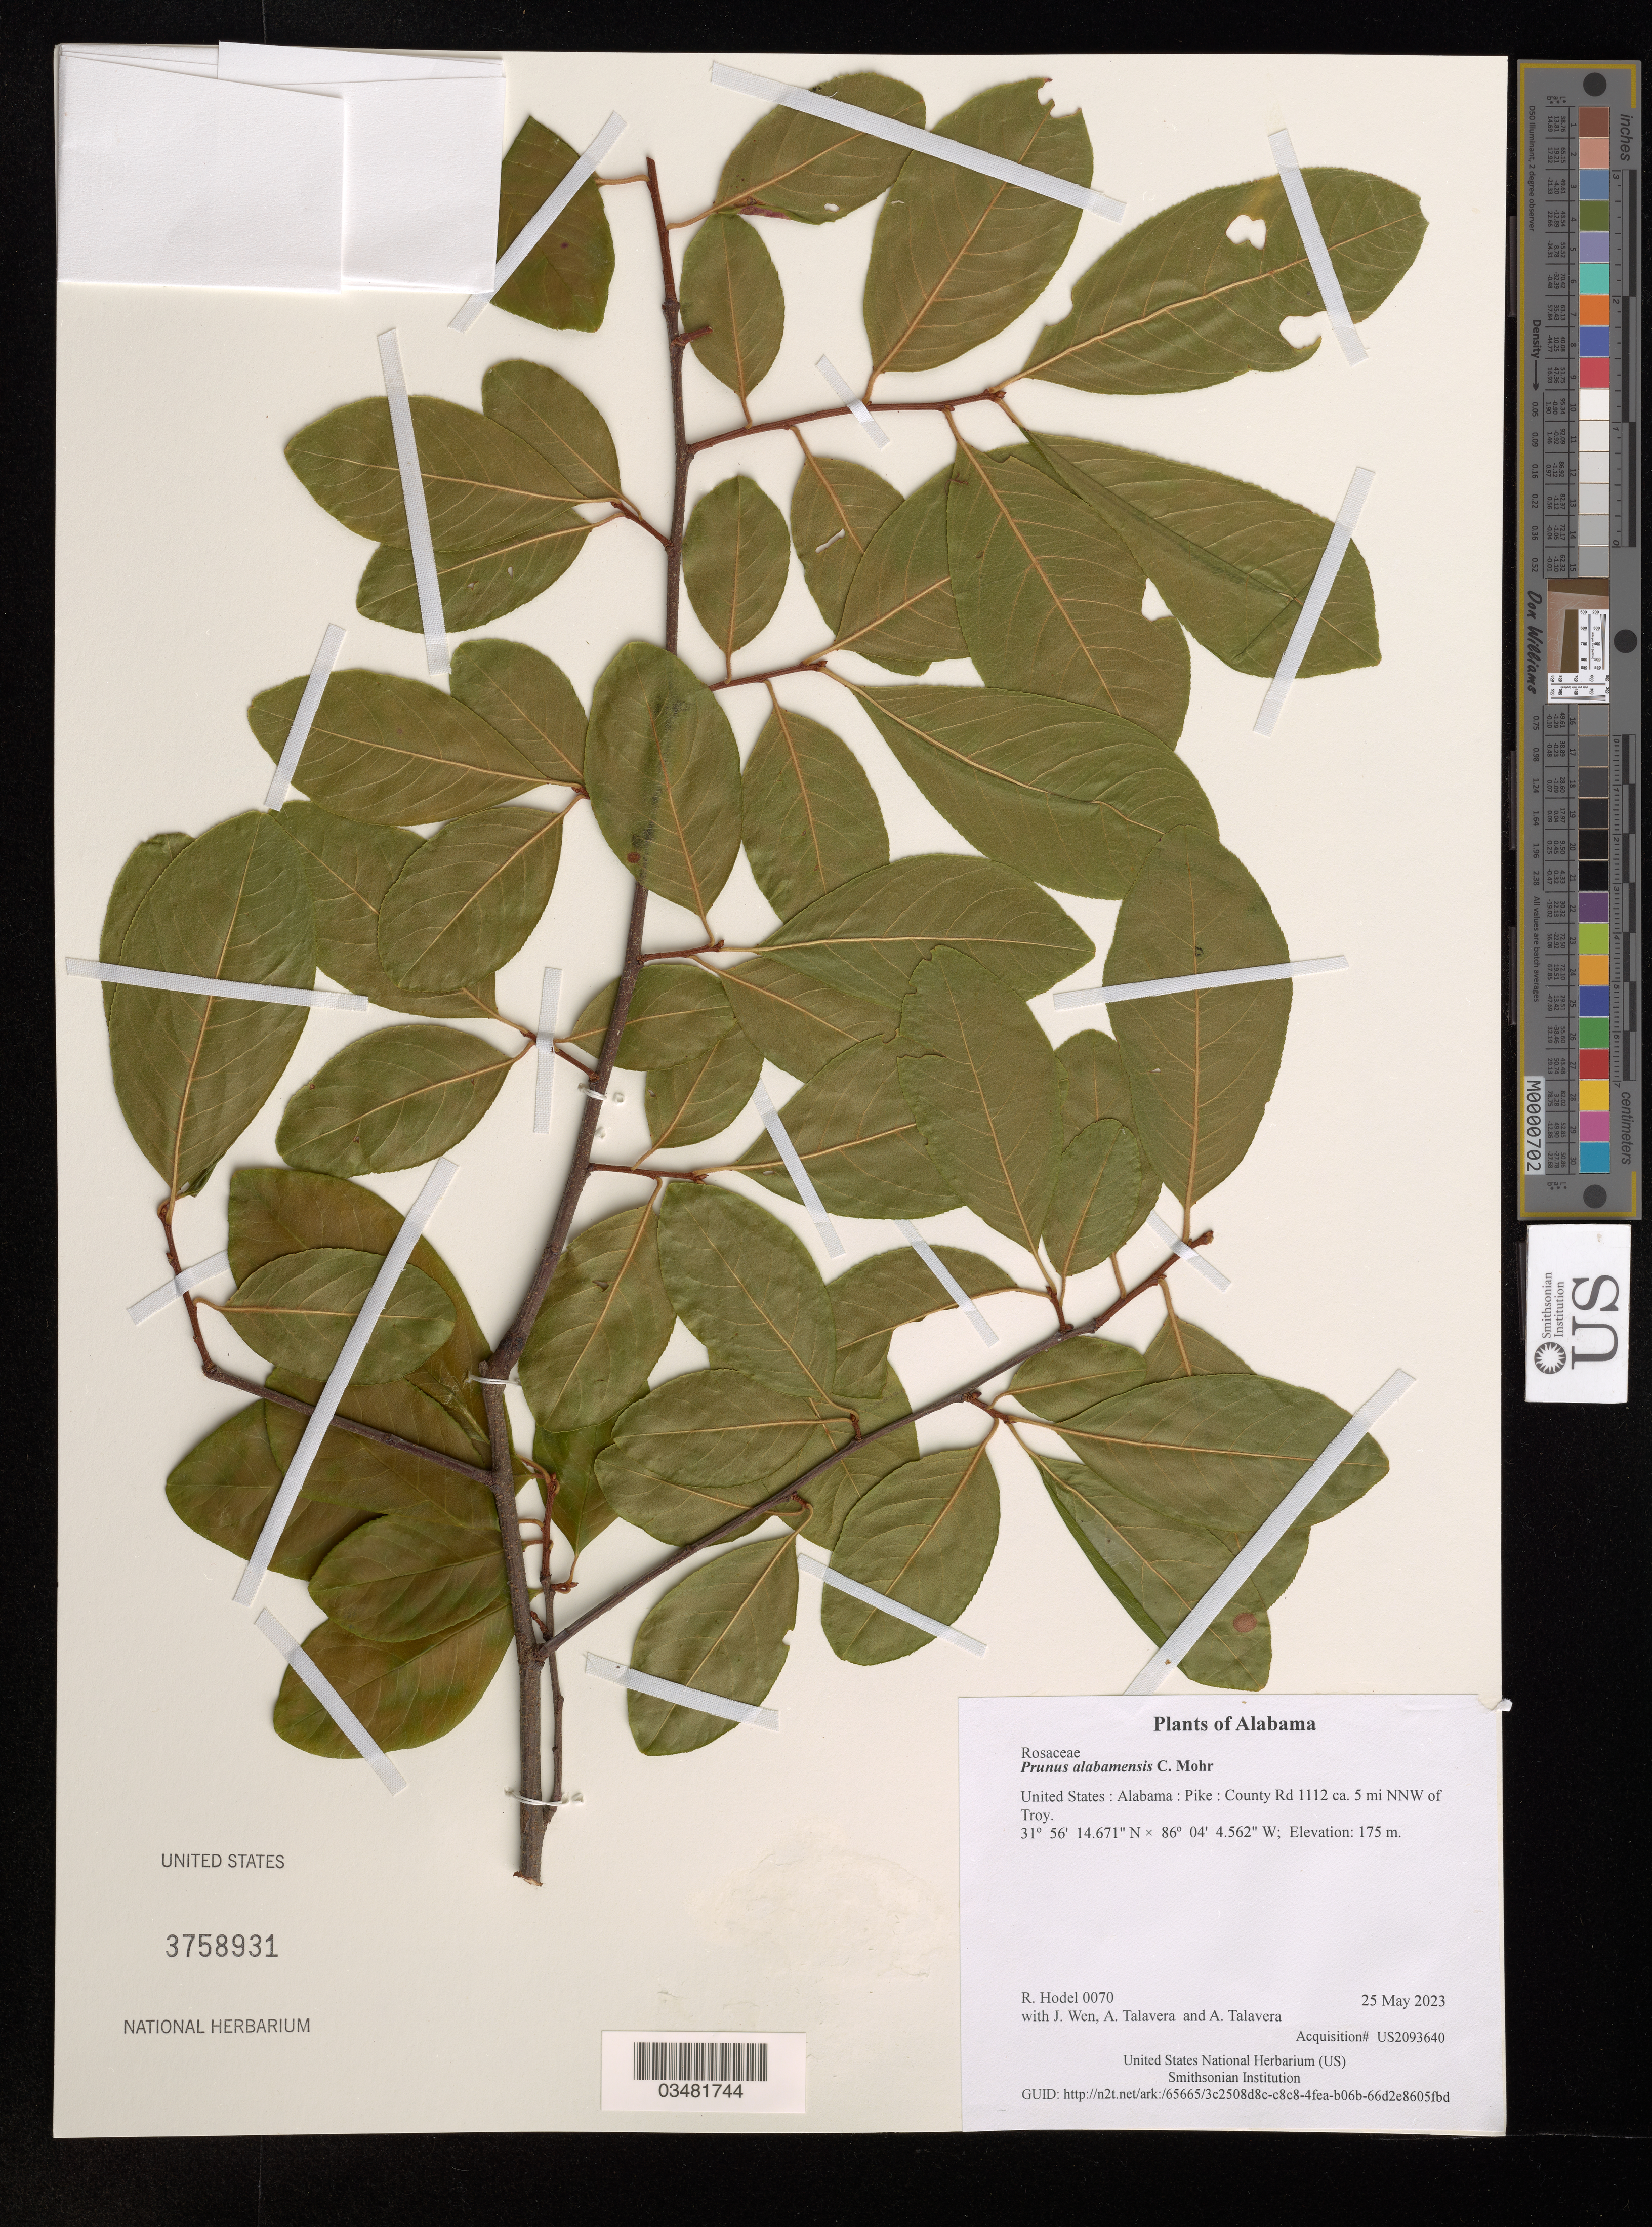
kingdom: Plantae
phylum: Tracheophyta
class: Magnoliopsida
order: Rosales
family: Rosaceae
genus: Prunus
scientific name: Prunus alabamensis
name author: C. Mohr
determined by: Hodel, Richard G. J.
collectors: R. Hodel, J. Wen, A. Talavera & A. Talavera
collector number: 0070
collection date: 2023-05-25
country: United States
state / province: Alabama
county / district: Pike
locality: County Rd 1112 ca. 5 mi NNW of Troy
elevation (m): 175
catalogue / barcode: US 3758931